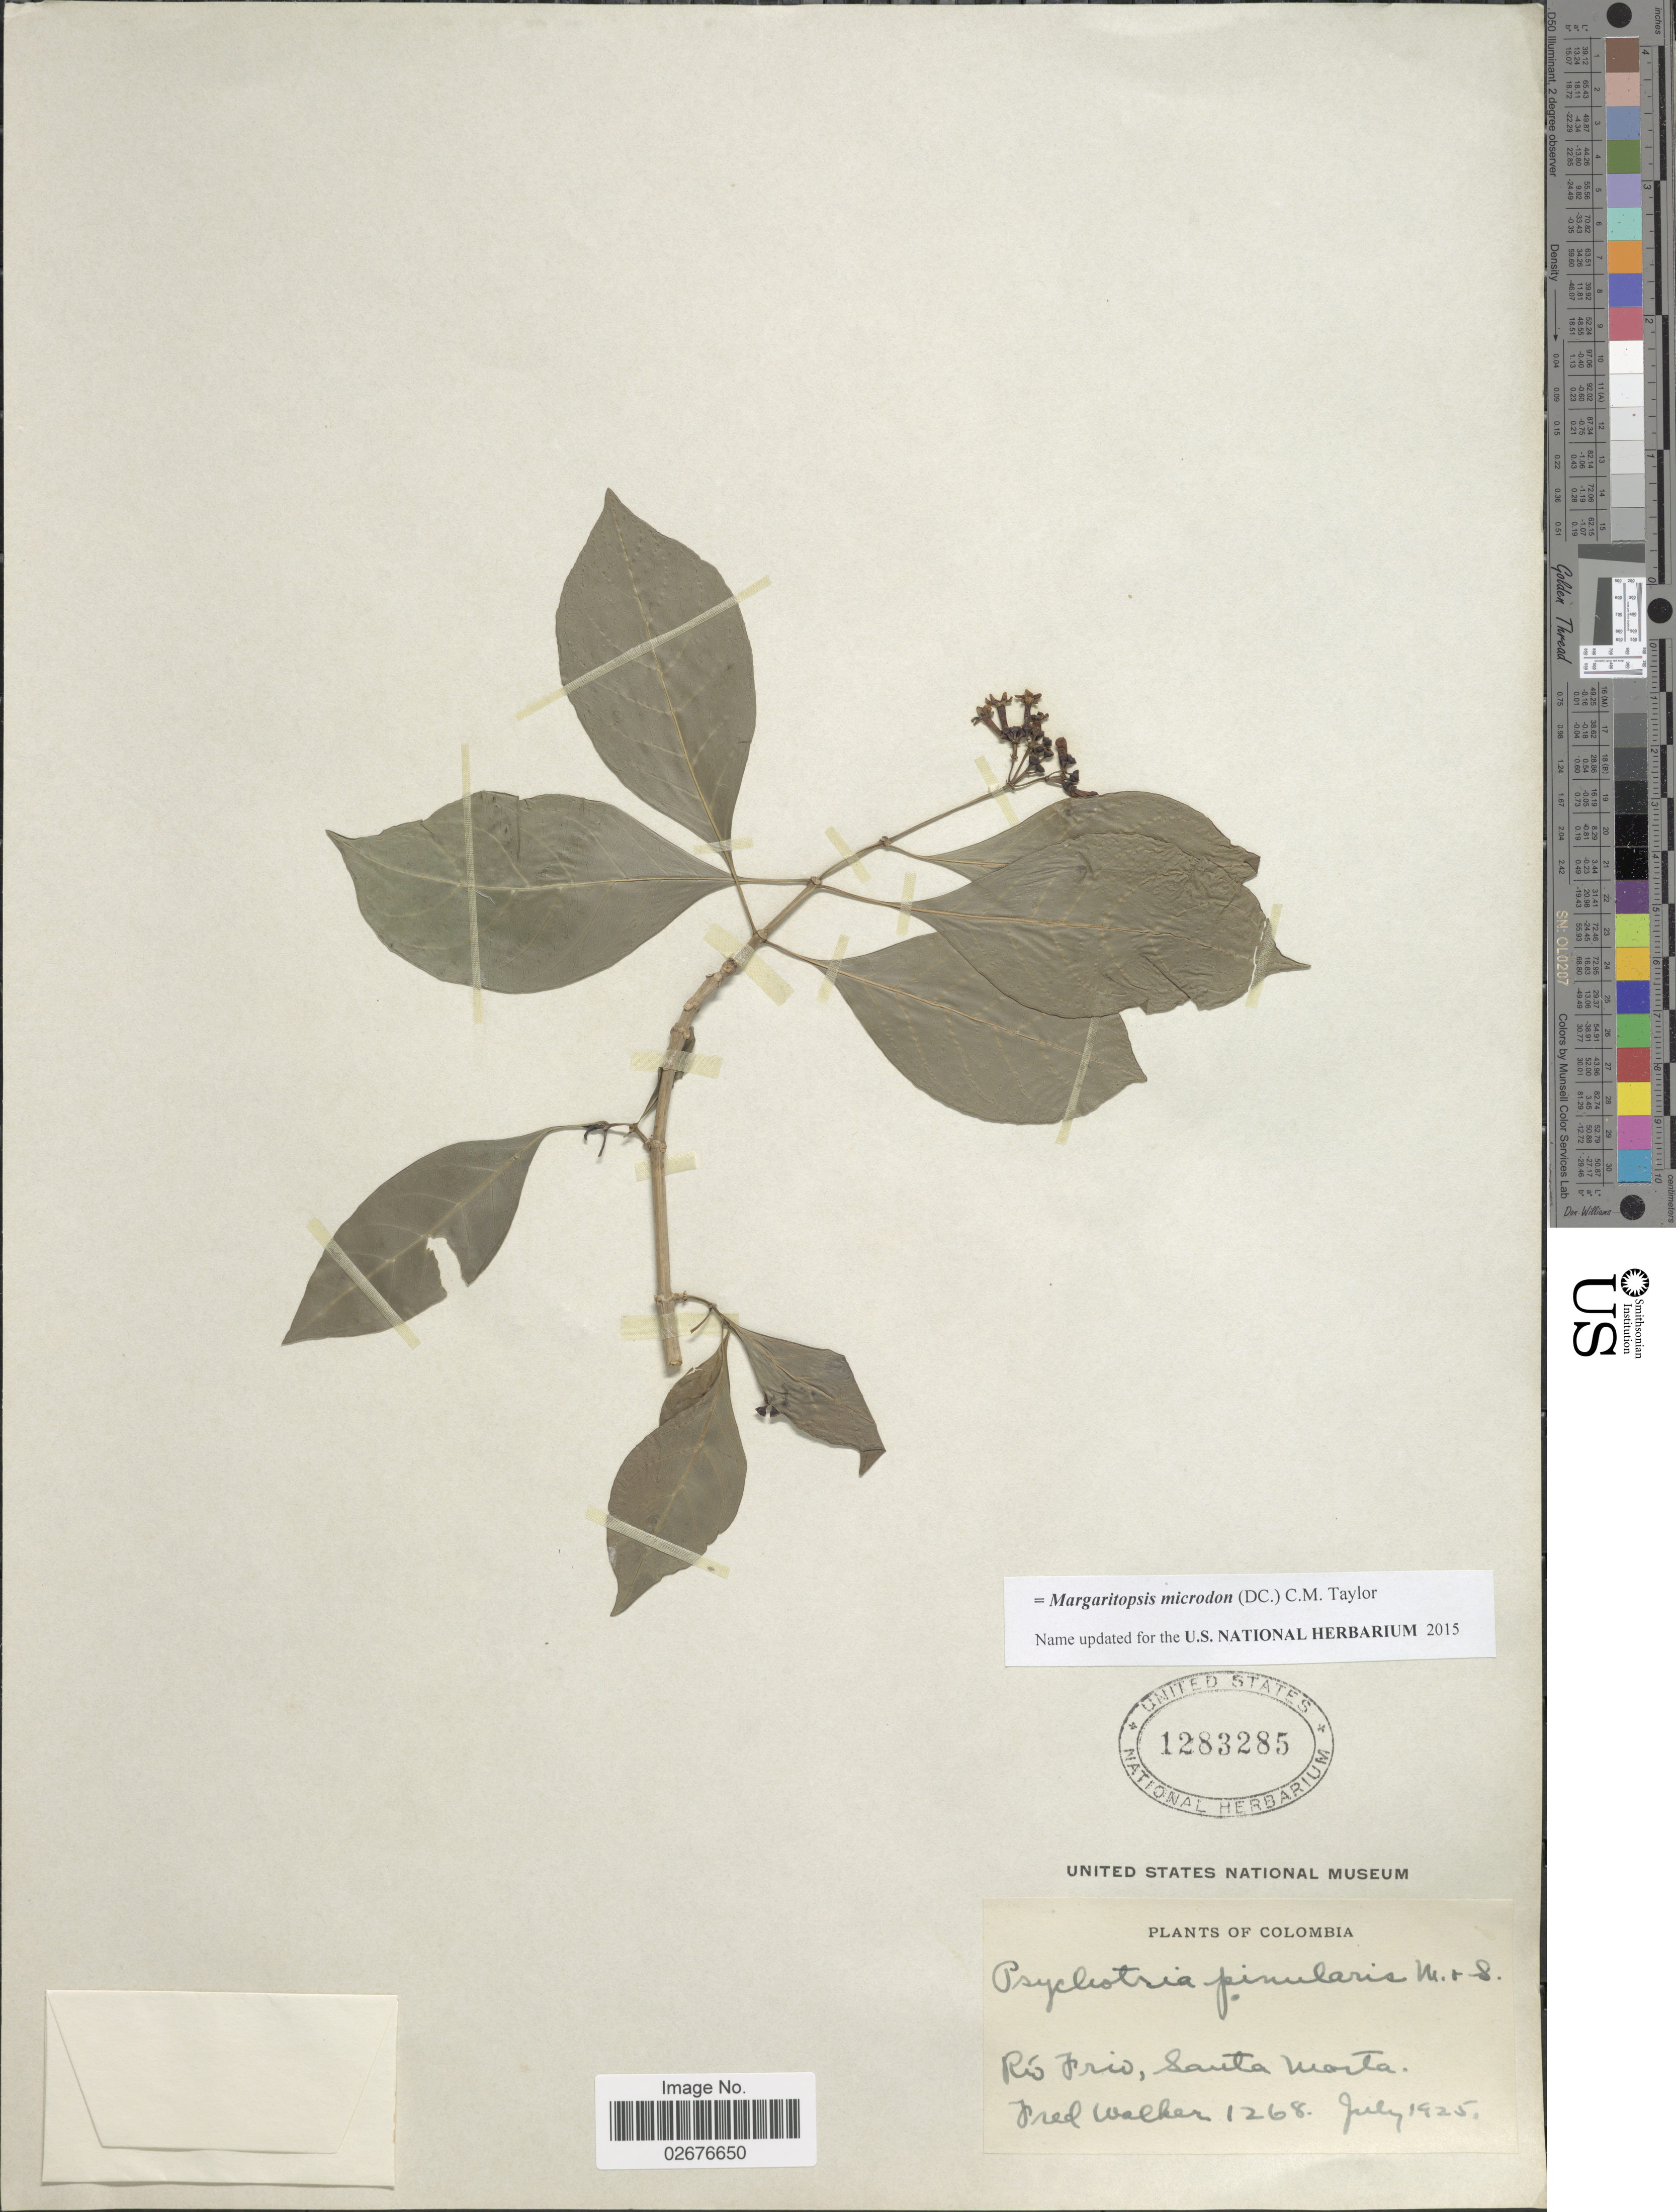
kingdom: Plantae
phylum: Tracheophyta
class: Magnoliopsida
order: Gentianales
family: Rubiaceae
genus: Margaritopsis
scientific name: Margaritopsis microdon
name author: (DC.) C.M. Taylor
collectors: F. Walker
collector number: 1268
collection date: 1925-07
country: Colombia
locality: Rio Frio, Santa Marta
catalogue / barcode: US 1283285